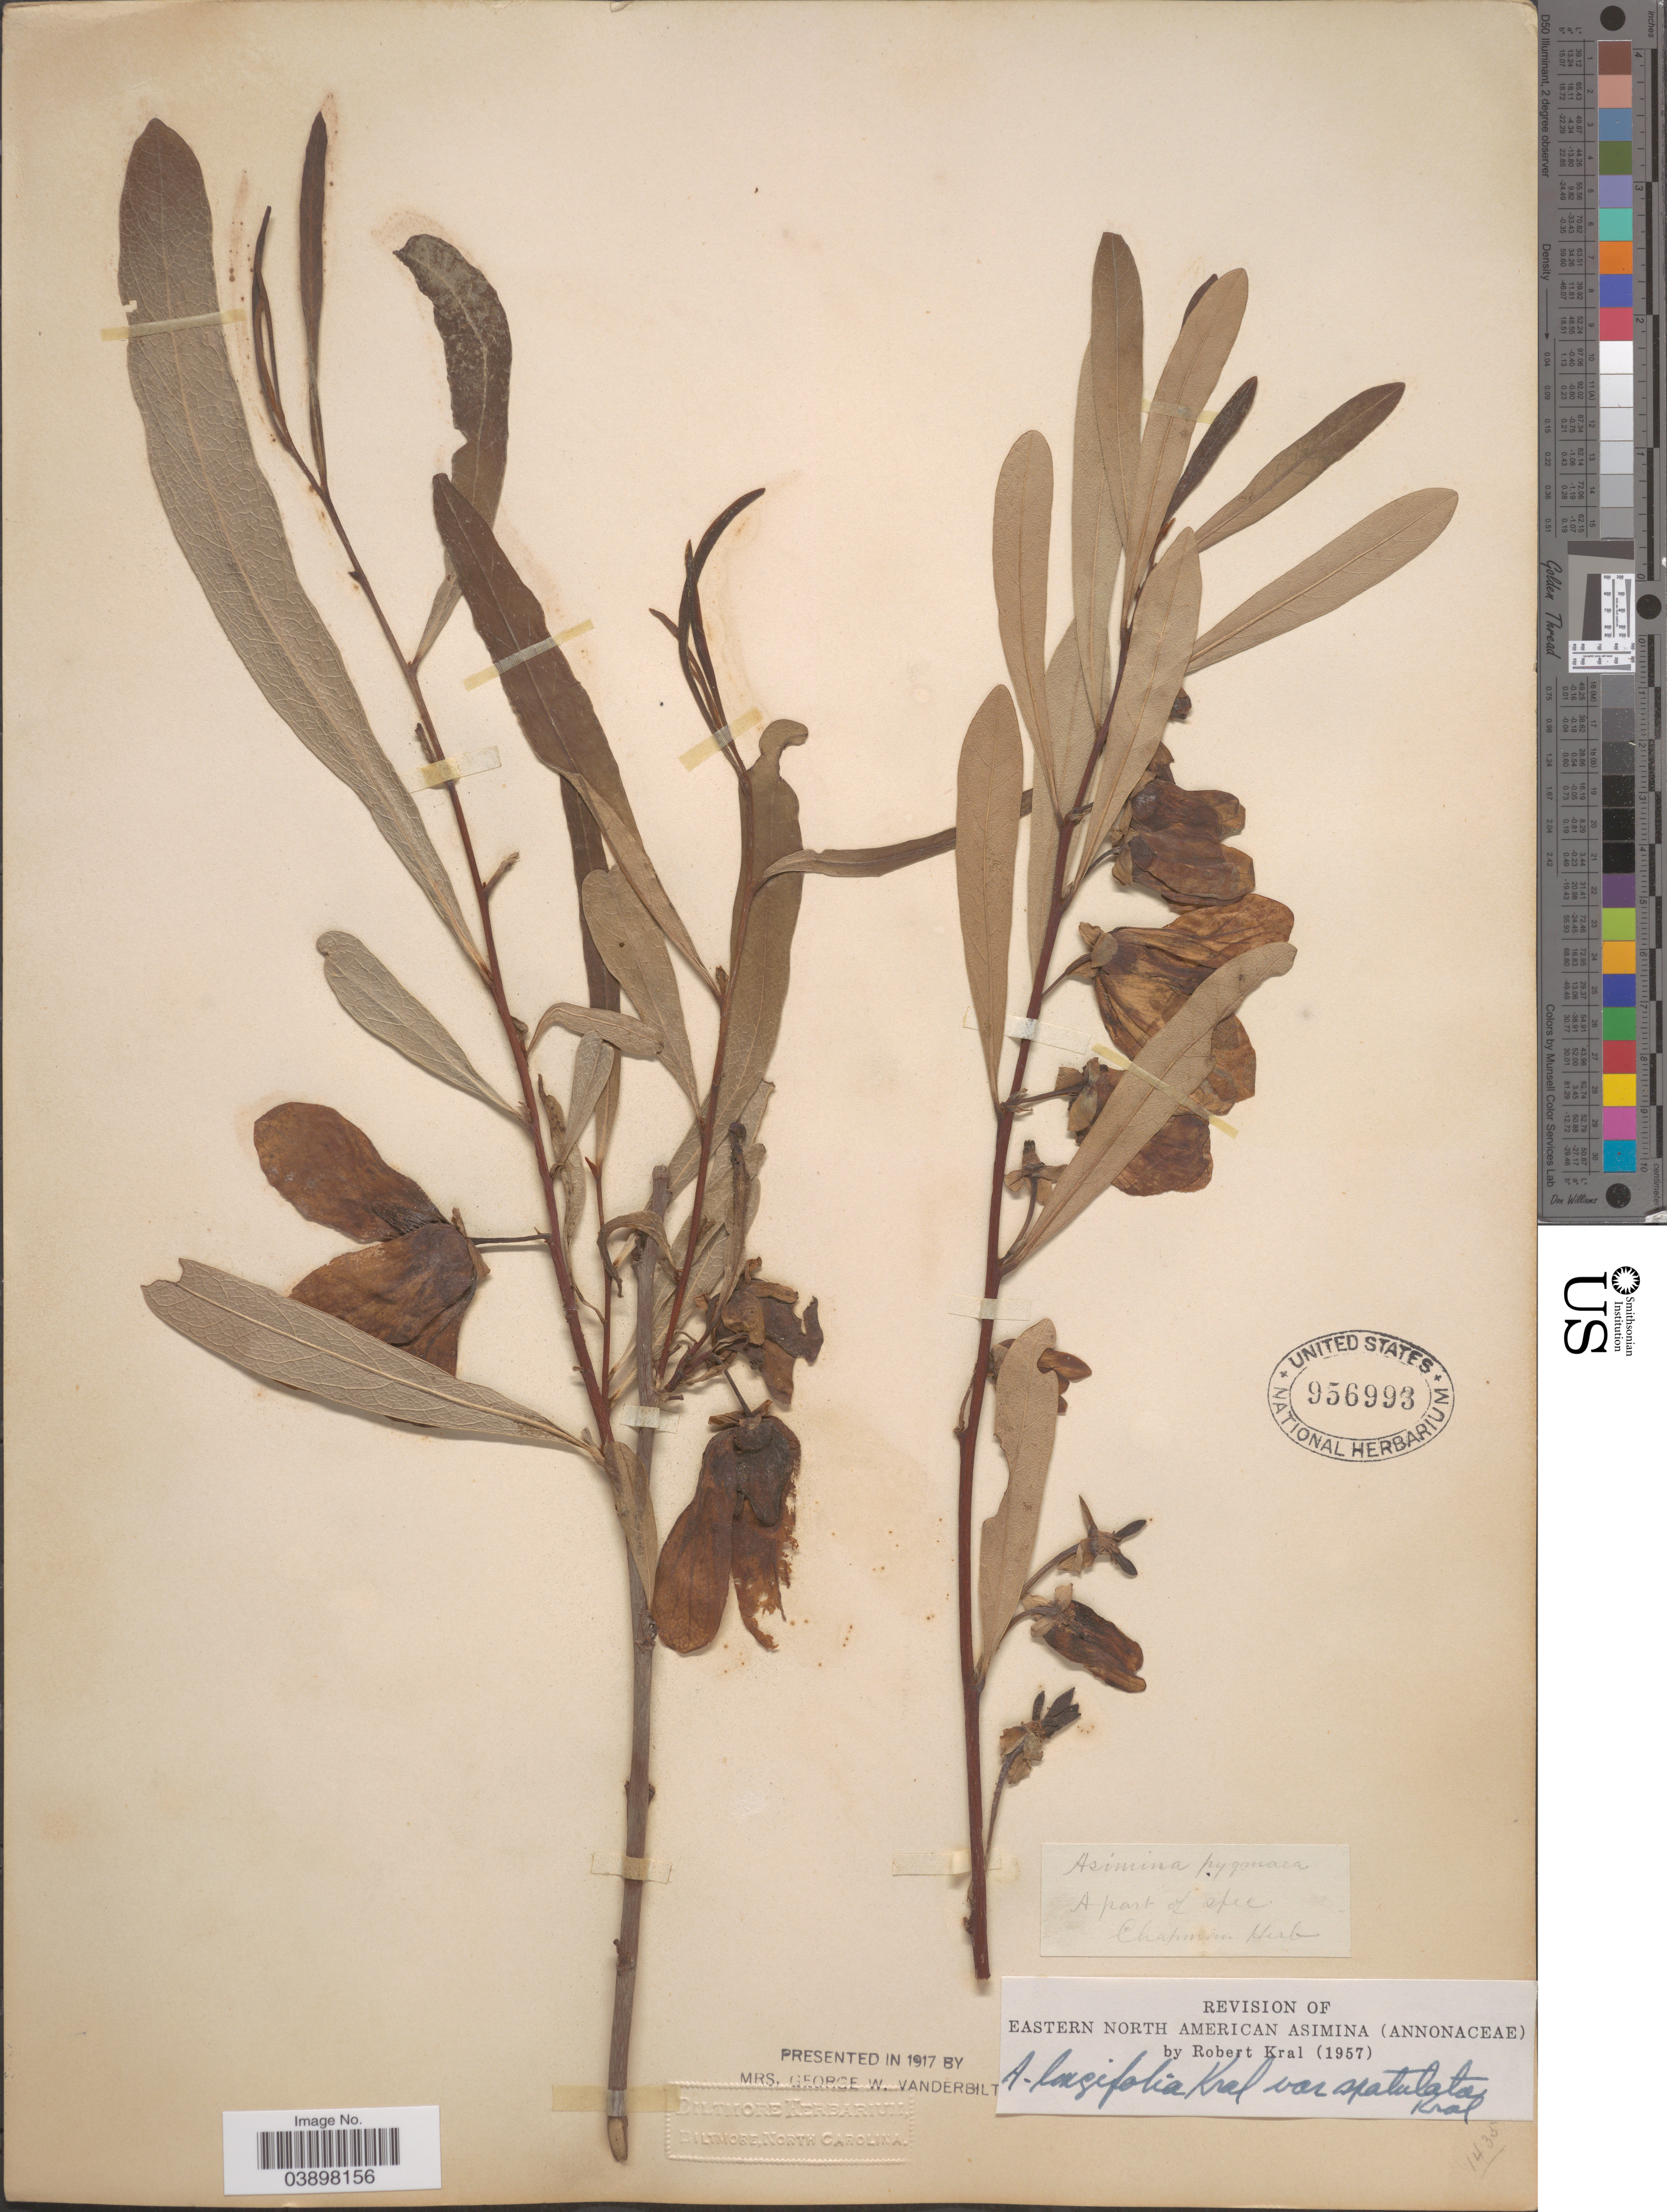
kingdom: Plantae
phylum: Tracheophyta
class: Magnoliopsida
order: Magnoliales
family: Annonaceae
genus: Asimina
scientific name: Asimina longifolia var. spatulata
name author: Kral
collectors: ex herb. Chapman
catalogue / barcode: US 956993